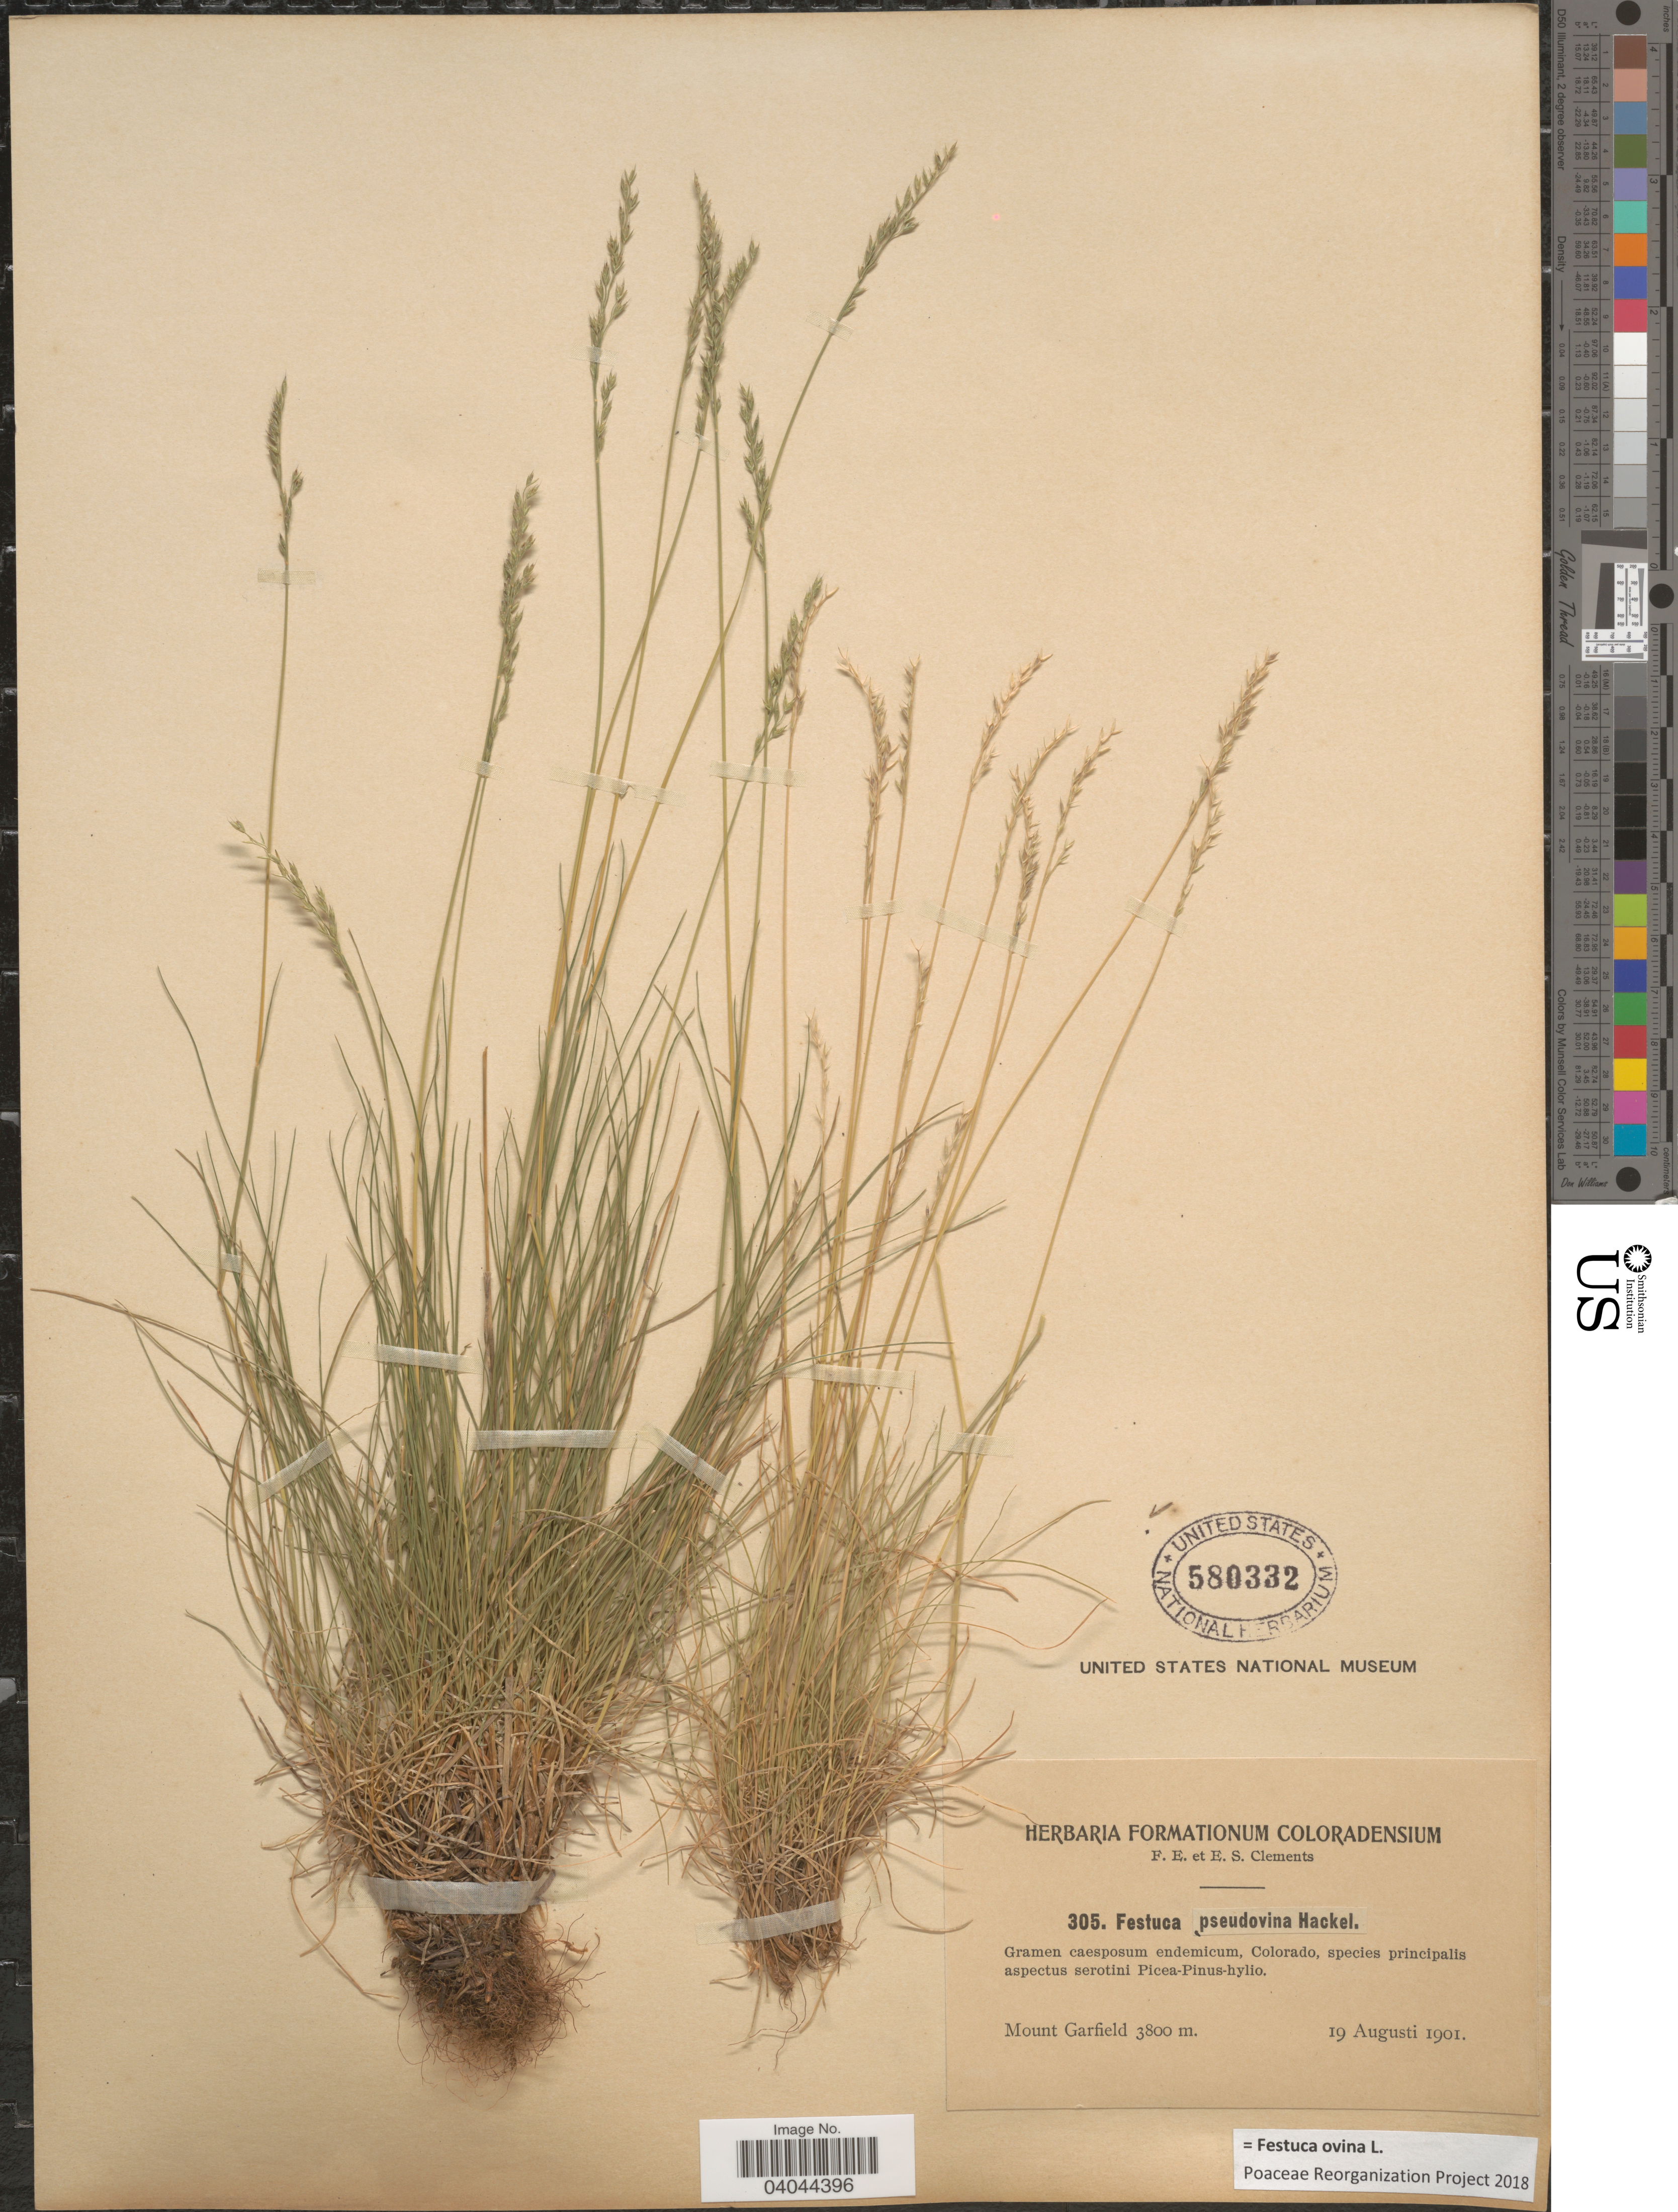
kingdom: Plantae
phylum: Tracheophyta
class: Liliopsida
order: Poales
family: Poaceae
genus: Festuca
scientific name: Festuca ovina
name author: L.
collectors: F. E. Clements & E. S. Clements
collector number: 305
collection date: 1901-08-19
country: United States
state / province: Colorado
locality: Gramen caesposum endemicum, Colorado, species principalis aspectus serotini Picea-Pinus-hylio. Mount Garfield.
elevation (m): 3800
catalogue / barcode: US 580332